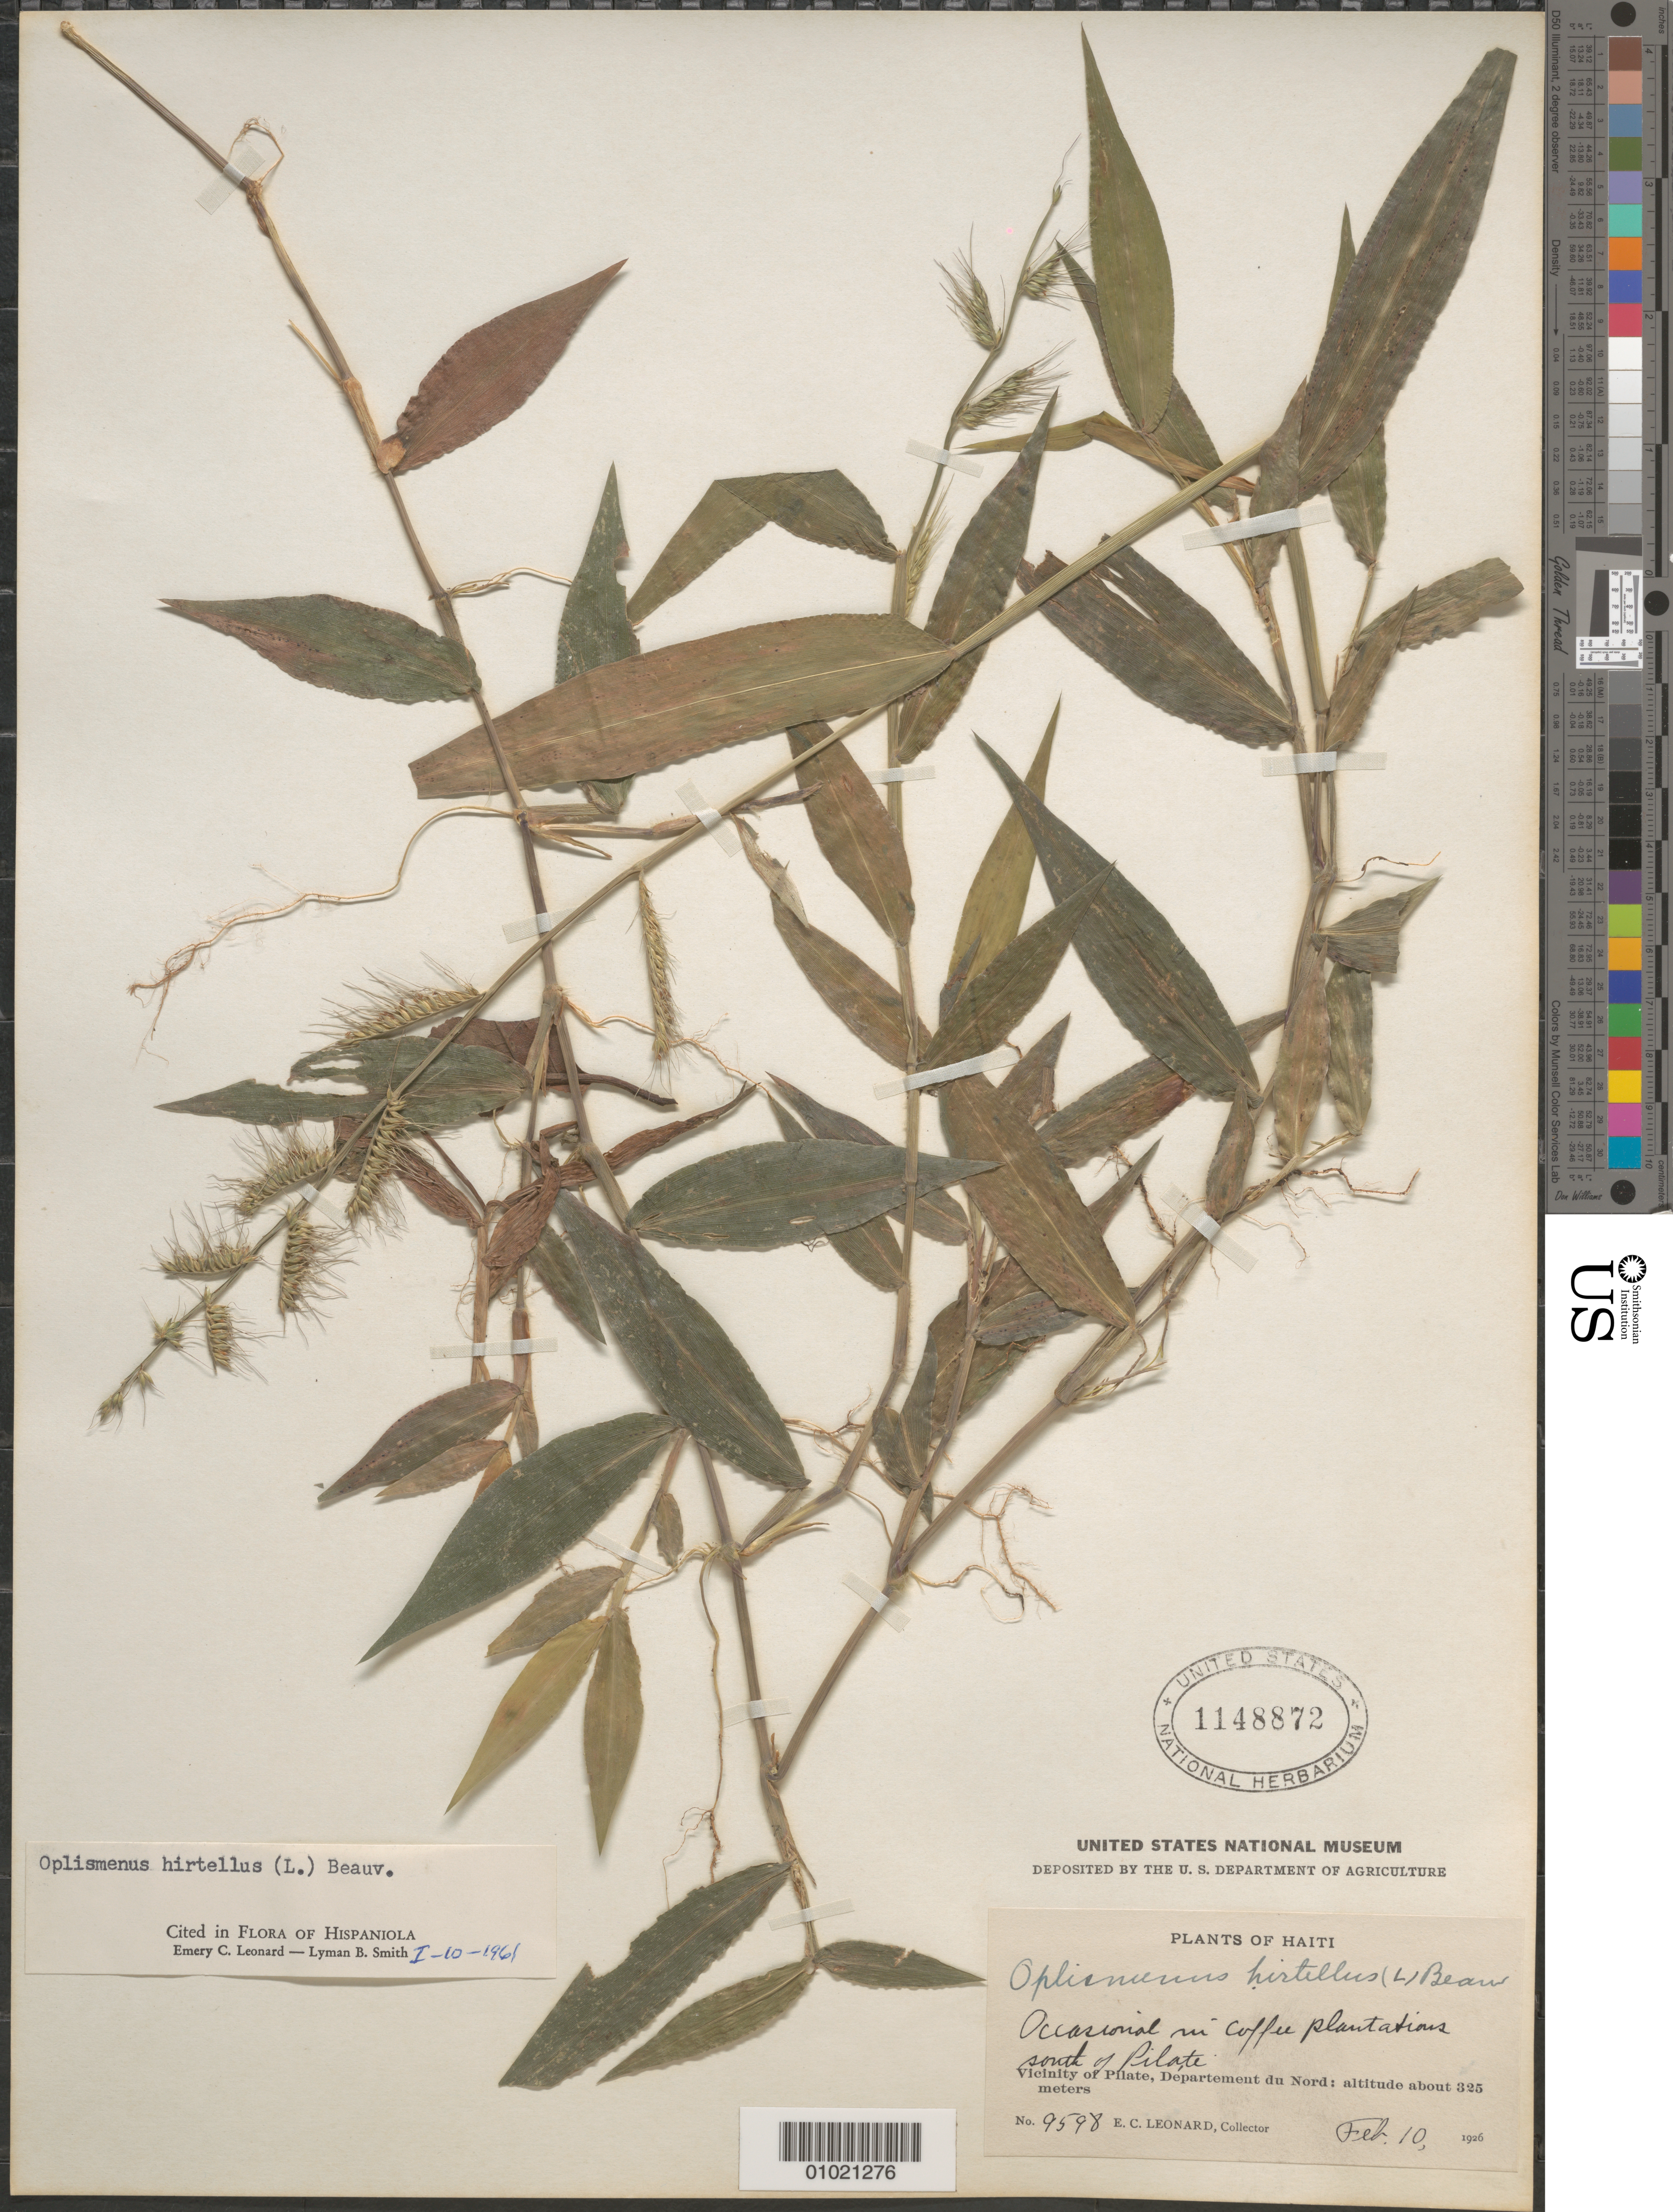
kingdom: Plantae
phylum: Tracheophyta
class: Liliopsida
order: Poales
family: Poaceae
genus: Oplismenus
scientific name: Oplismenus hirtellus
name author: (L.) P. Beauv.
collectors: E. C. Leonard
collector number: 9598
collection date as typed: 10 Feb 1926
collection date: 1926-02-10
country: Haiti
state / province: Nord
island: Hispaniola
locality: Occasional in Coffee plantations South of Pilate.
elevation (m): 325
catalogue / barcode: US 1148872